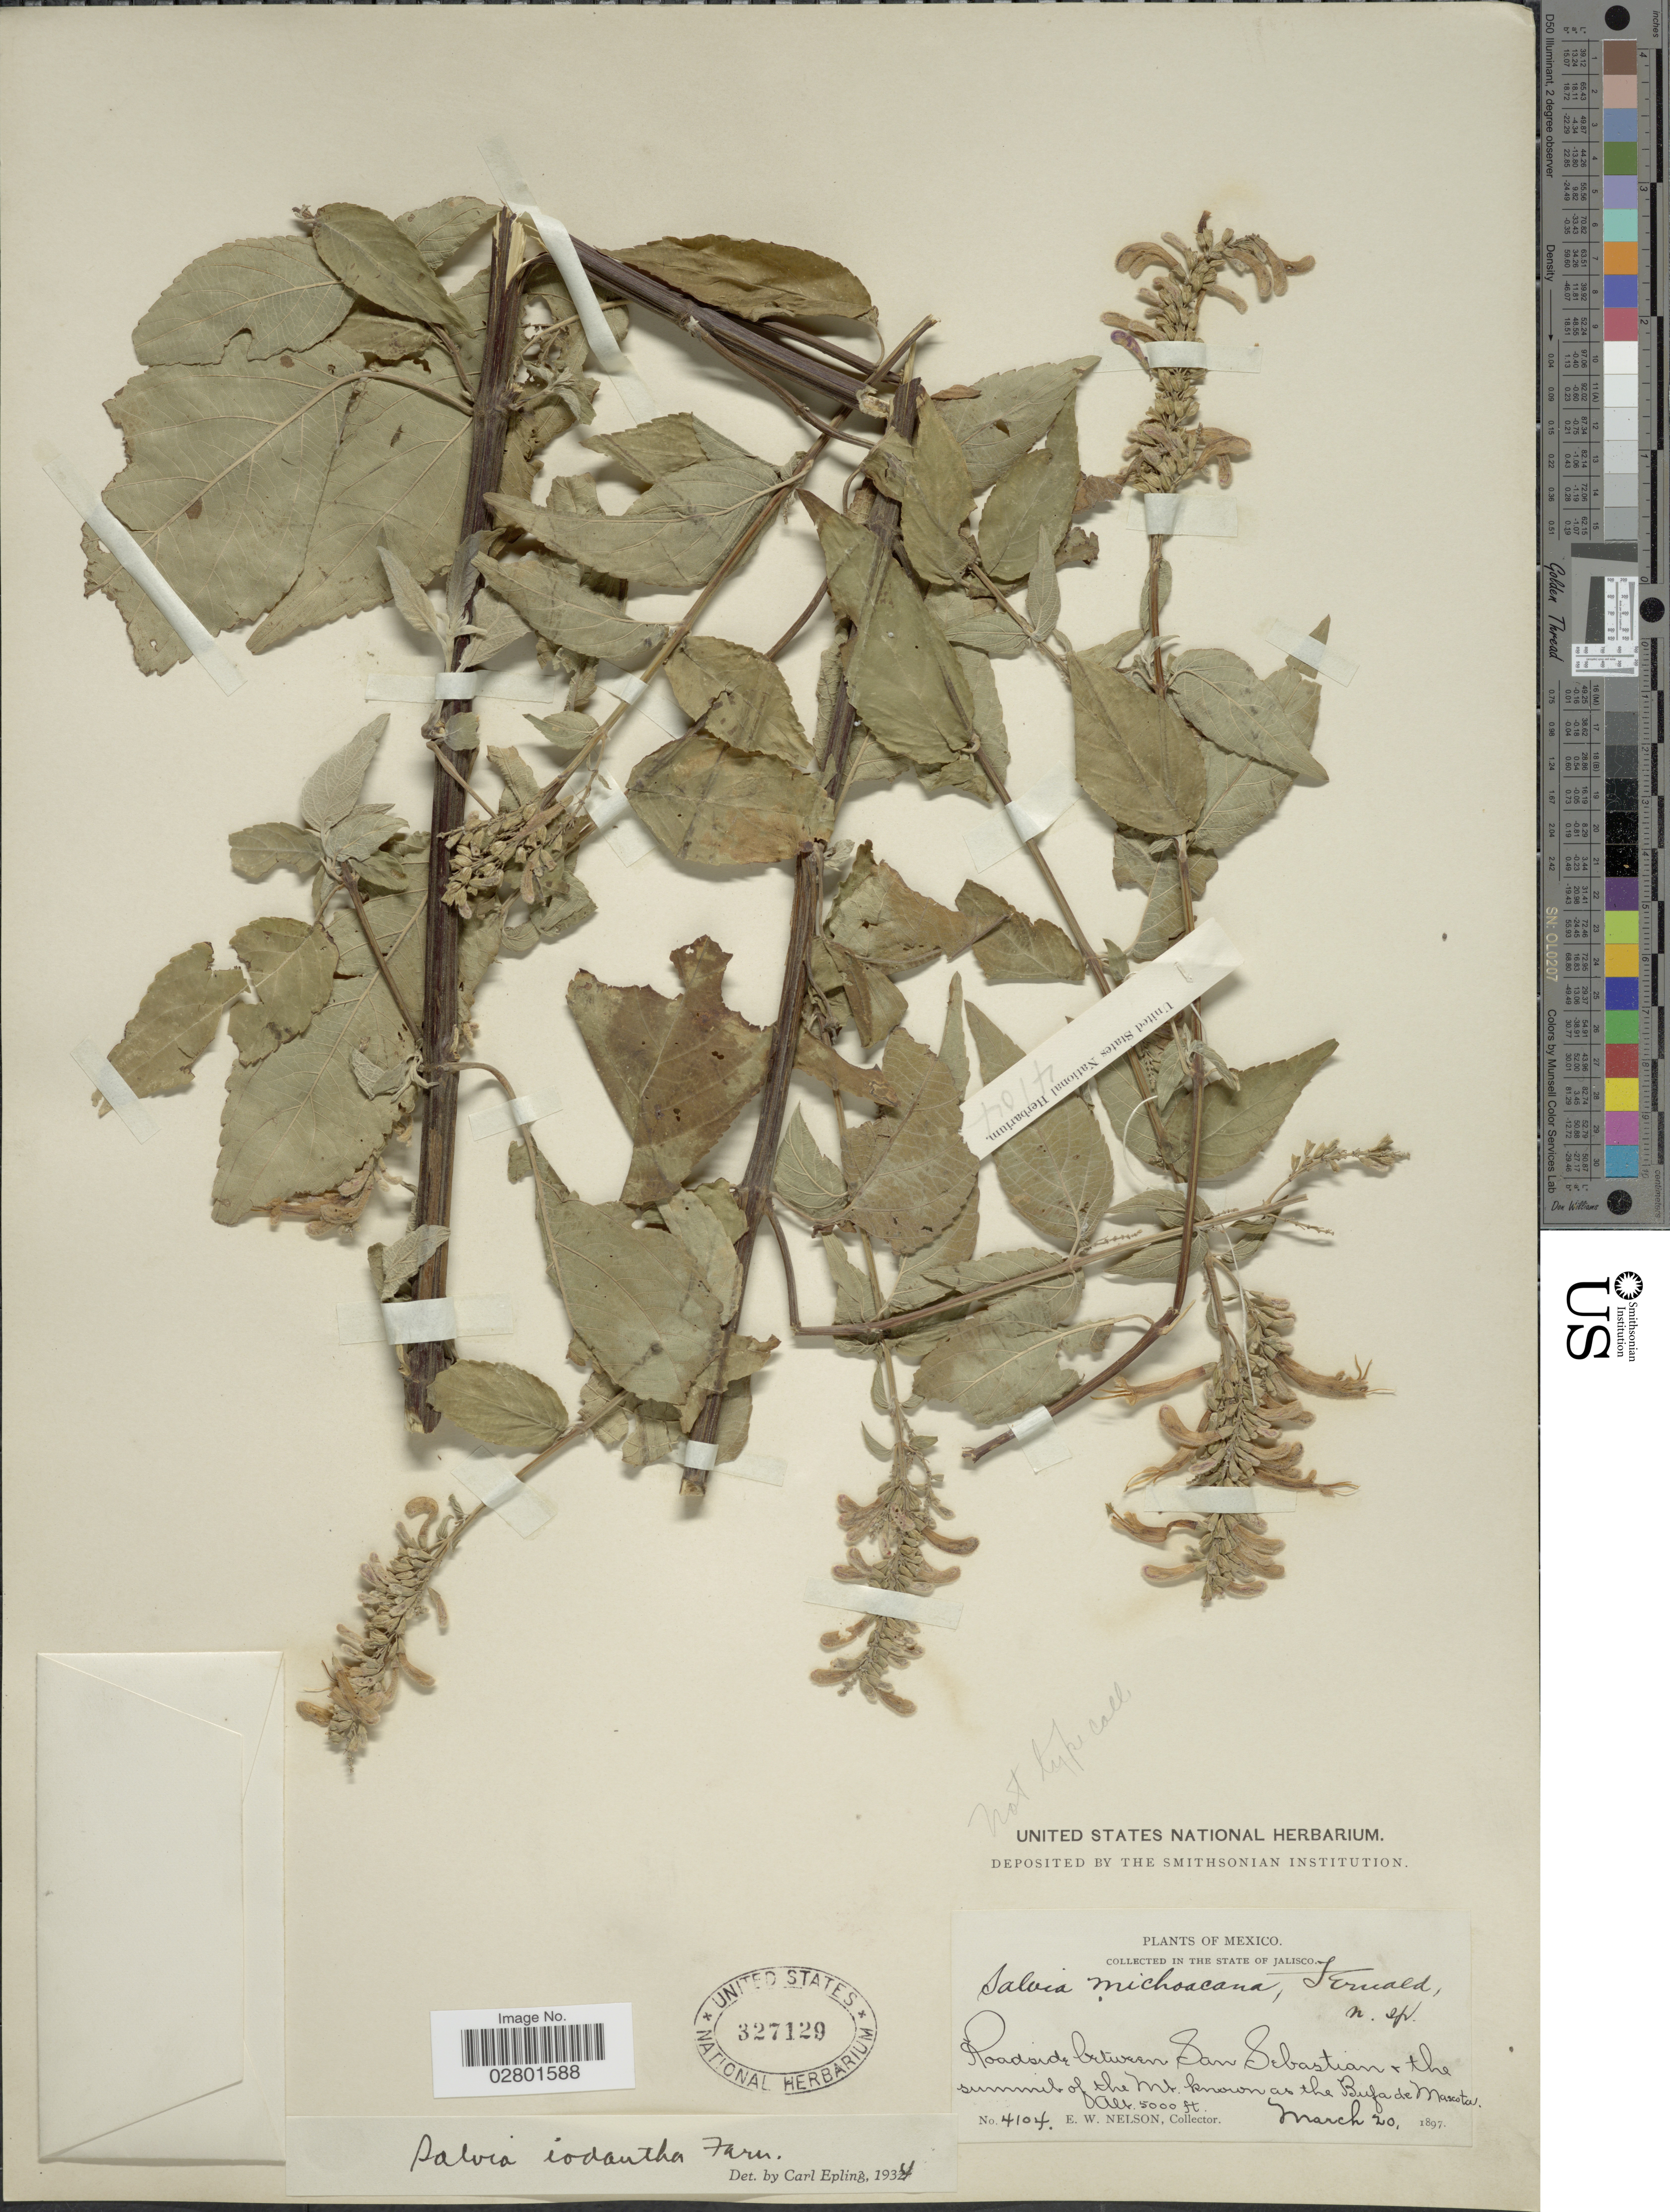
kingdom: Plantae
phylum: Tracheophyta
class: Magnoliopsida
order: Lamiales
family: Lamiaceae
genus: Salvia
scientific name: Salvia iodantha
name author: Fernald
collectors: E. W. Nelson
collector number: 4104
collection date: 1897-03-20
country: Mexico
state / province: Jalisco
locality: Roadside between San Sebastian & the summit of the Mt. known as the Bufa de Mascota.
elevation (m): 1524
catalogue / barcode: US 327129